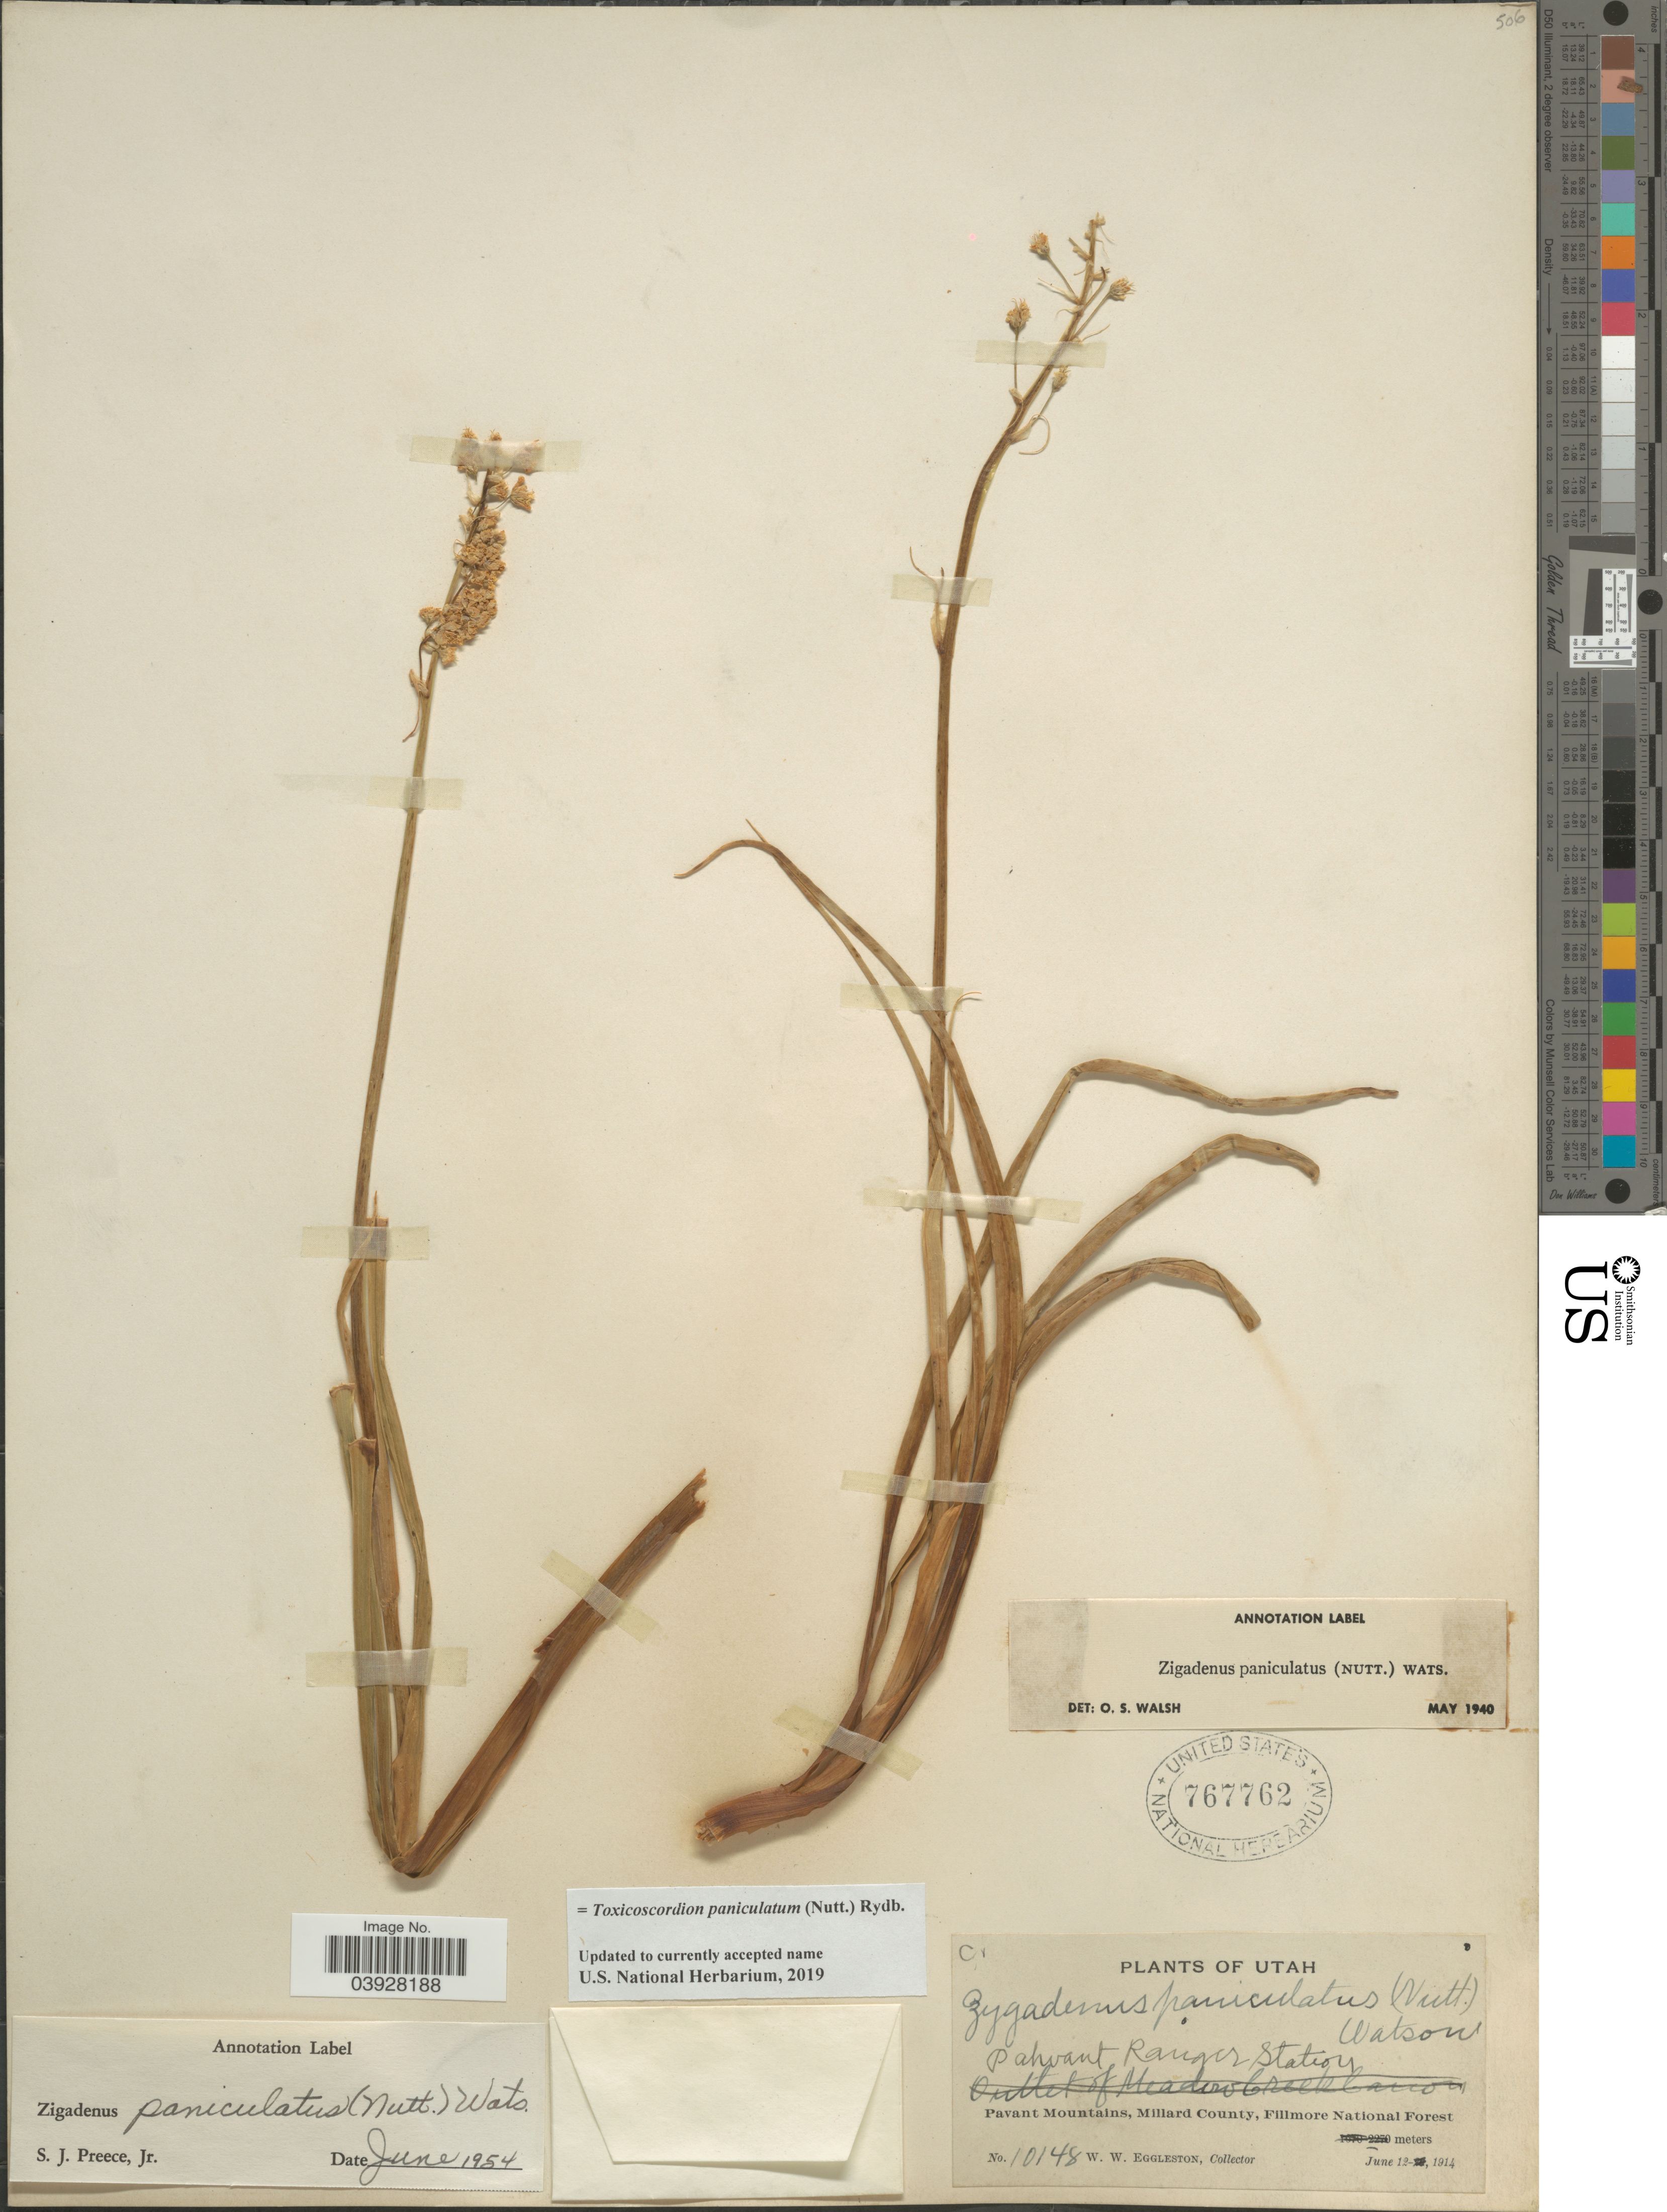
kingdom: Plantae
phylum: Tracheophyta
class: Liliopsida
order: Liliales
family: Melanthiaceae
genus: Toxicoscordion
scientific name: Toxicoscordion paniculatum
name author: (Nutt.) Rydb.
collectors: W. W. Eggleston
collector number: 10148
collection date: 1914-06-12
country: United States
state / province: Utah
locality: Pahvant Ranger Station. Pavant Mountains, Millard County, Fillmore National Forest.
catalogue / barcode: US 767762